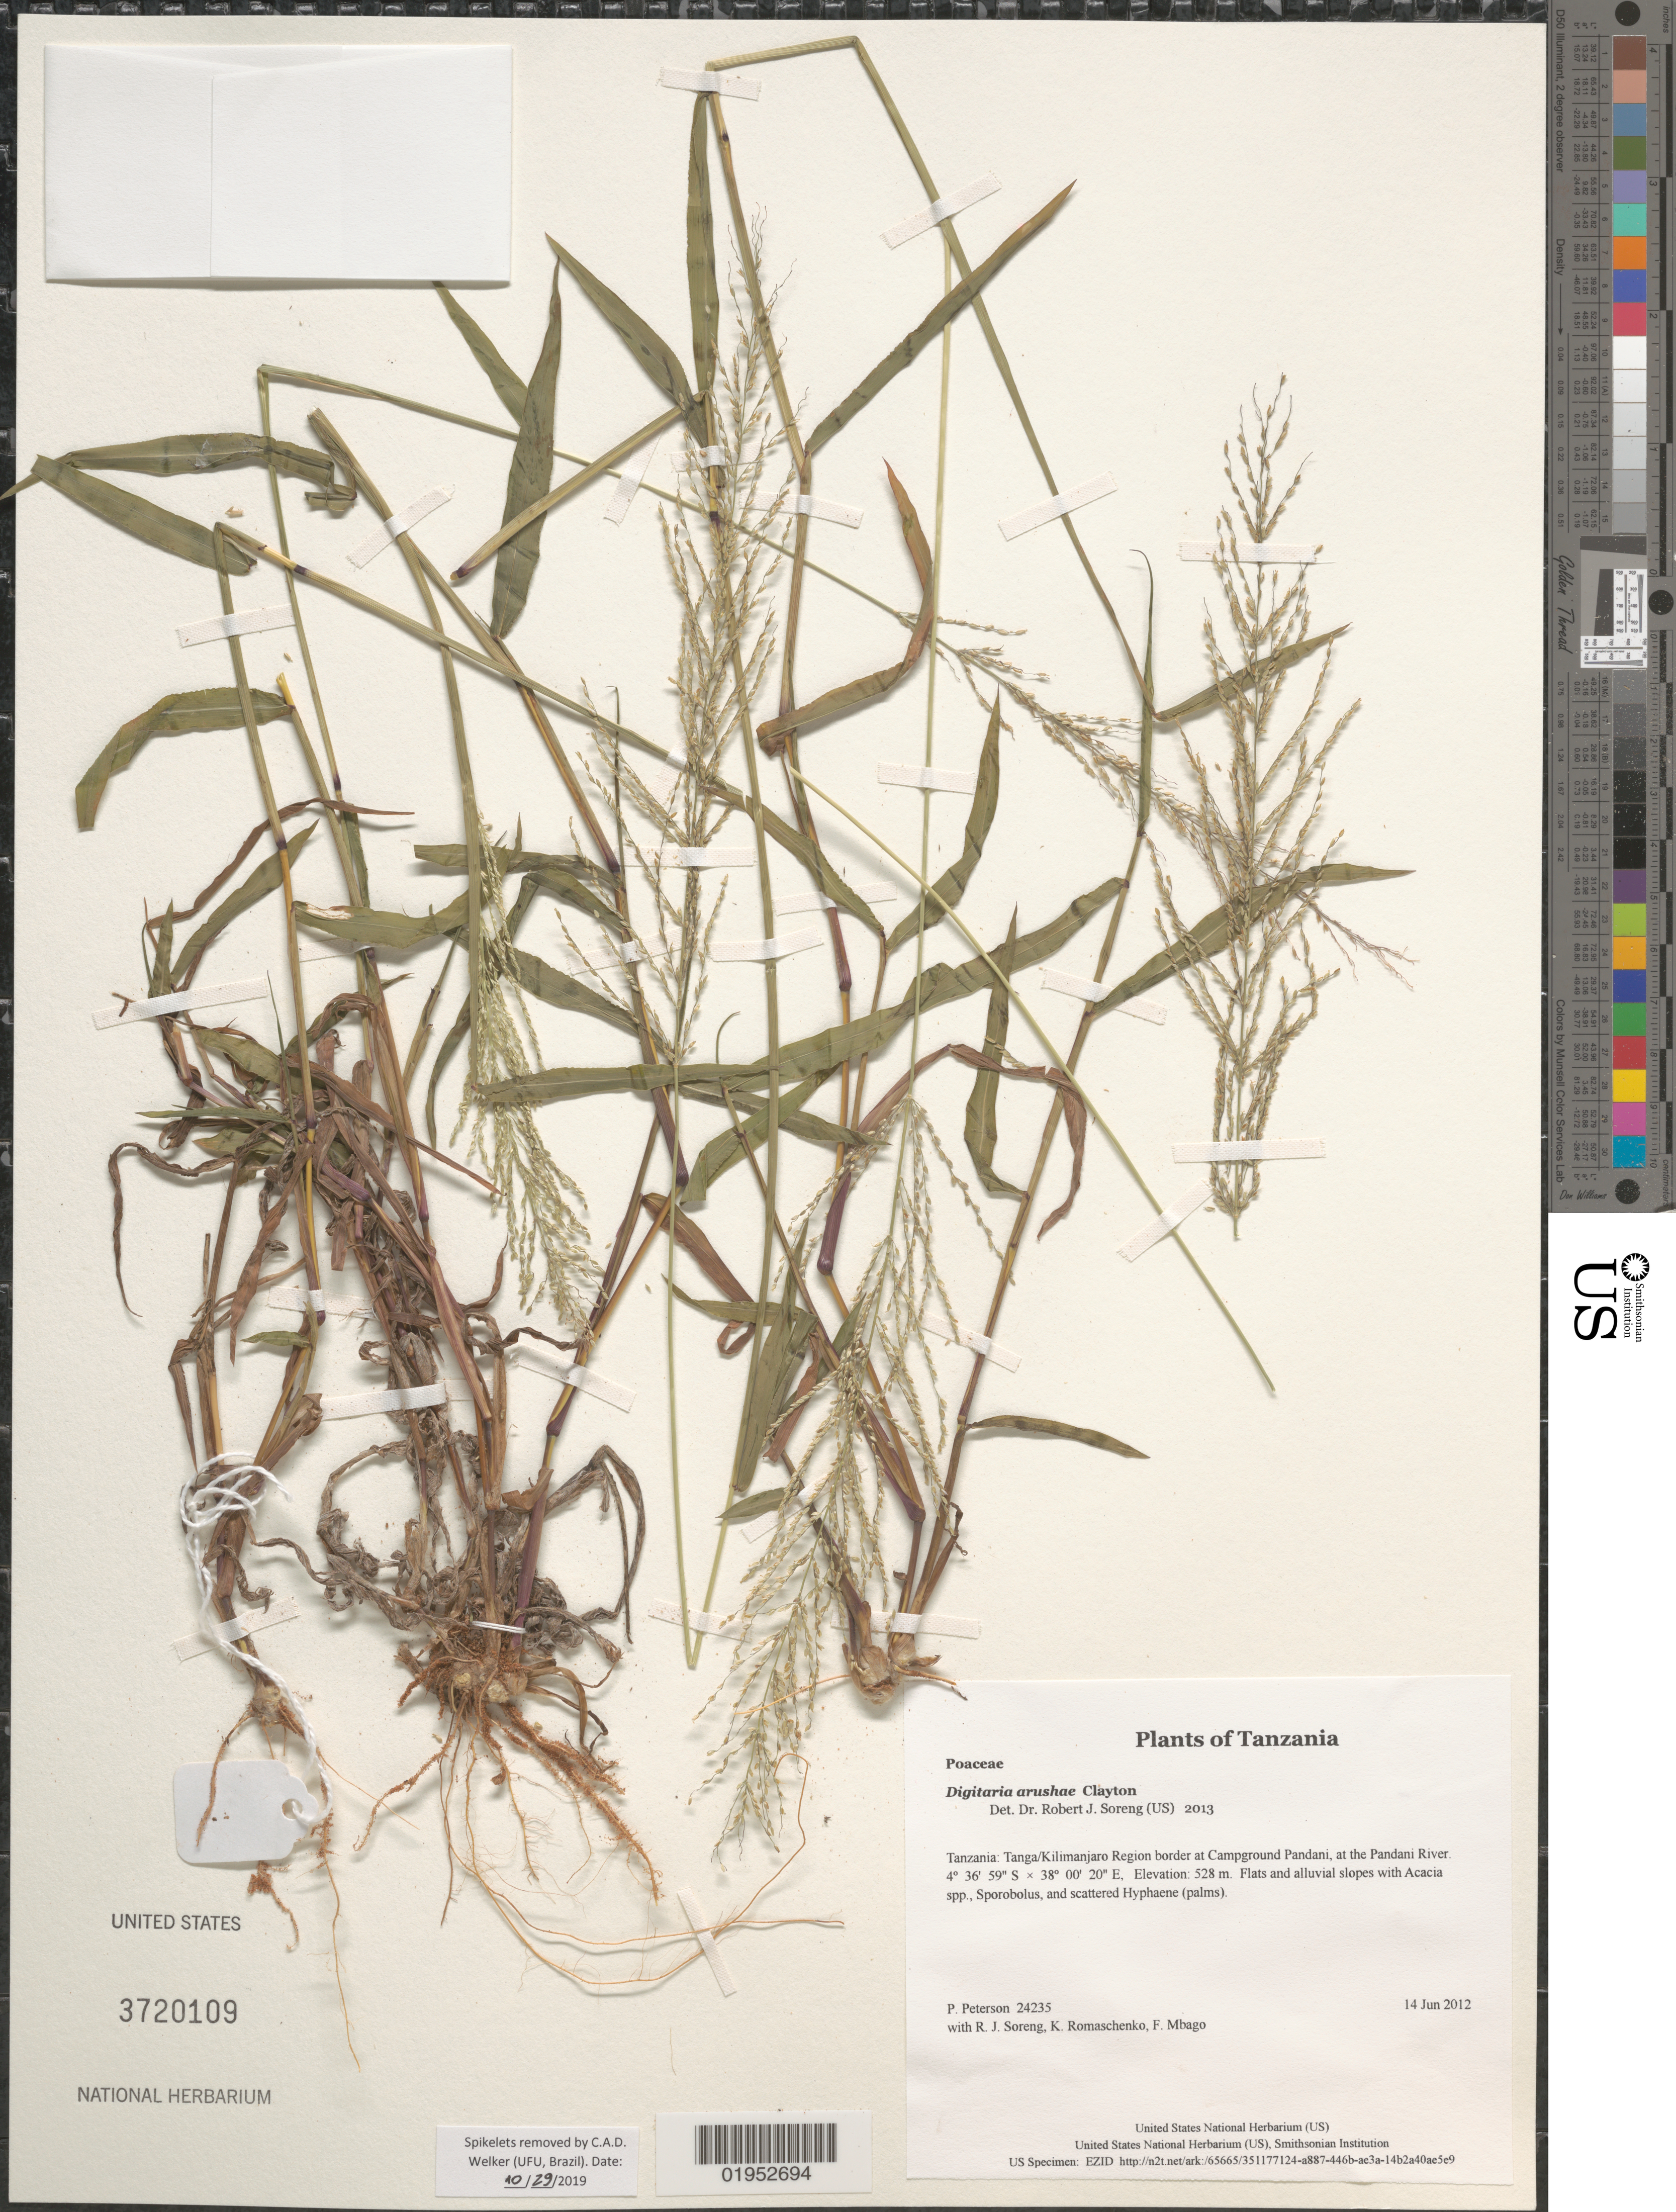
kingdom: Plantae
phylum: Tracheophyta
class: Liliopsida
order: Poales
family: Poaceae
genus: Digitaria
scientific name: Digitaria arushae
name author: Clayton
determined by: Soreng, Robert J., Research Associate (BOT), Smithsonian Institution - National Museum of Natural History (UNITED STATES)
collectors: P. M. Peterson, R. J. Soreng, K. Romaschenko & F. Mbago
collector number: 24235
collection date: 2012-06-14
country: Tanzania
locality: Tanga/Kilimanjaro Region border at Campground Pandani, at the Pandani River.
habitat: Flats and alluvial slopes with Acacia spp., Sporobolus, and scattered Hyphaene (palms).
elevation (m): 528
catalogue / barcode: US 3720109